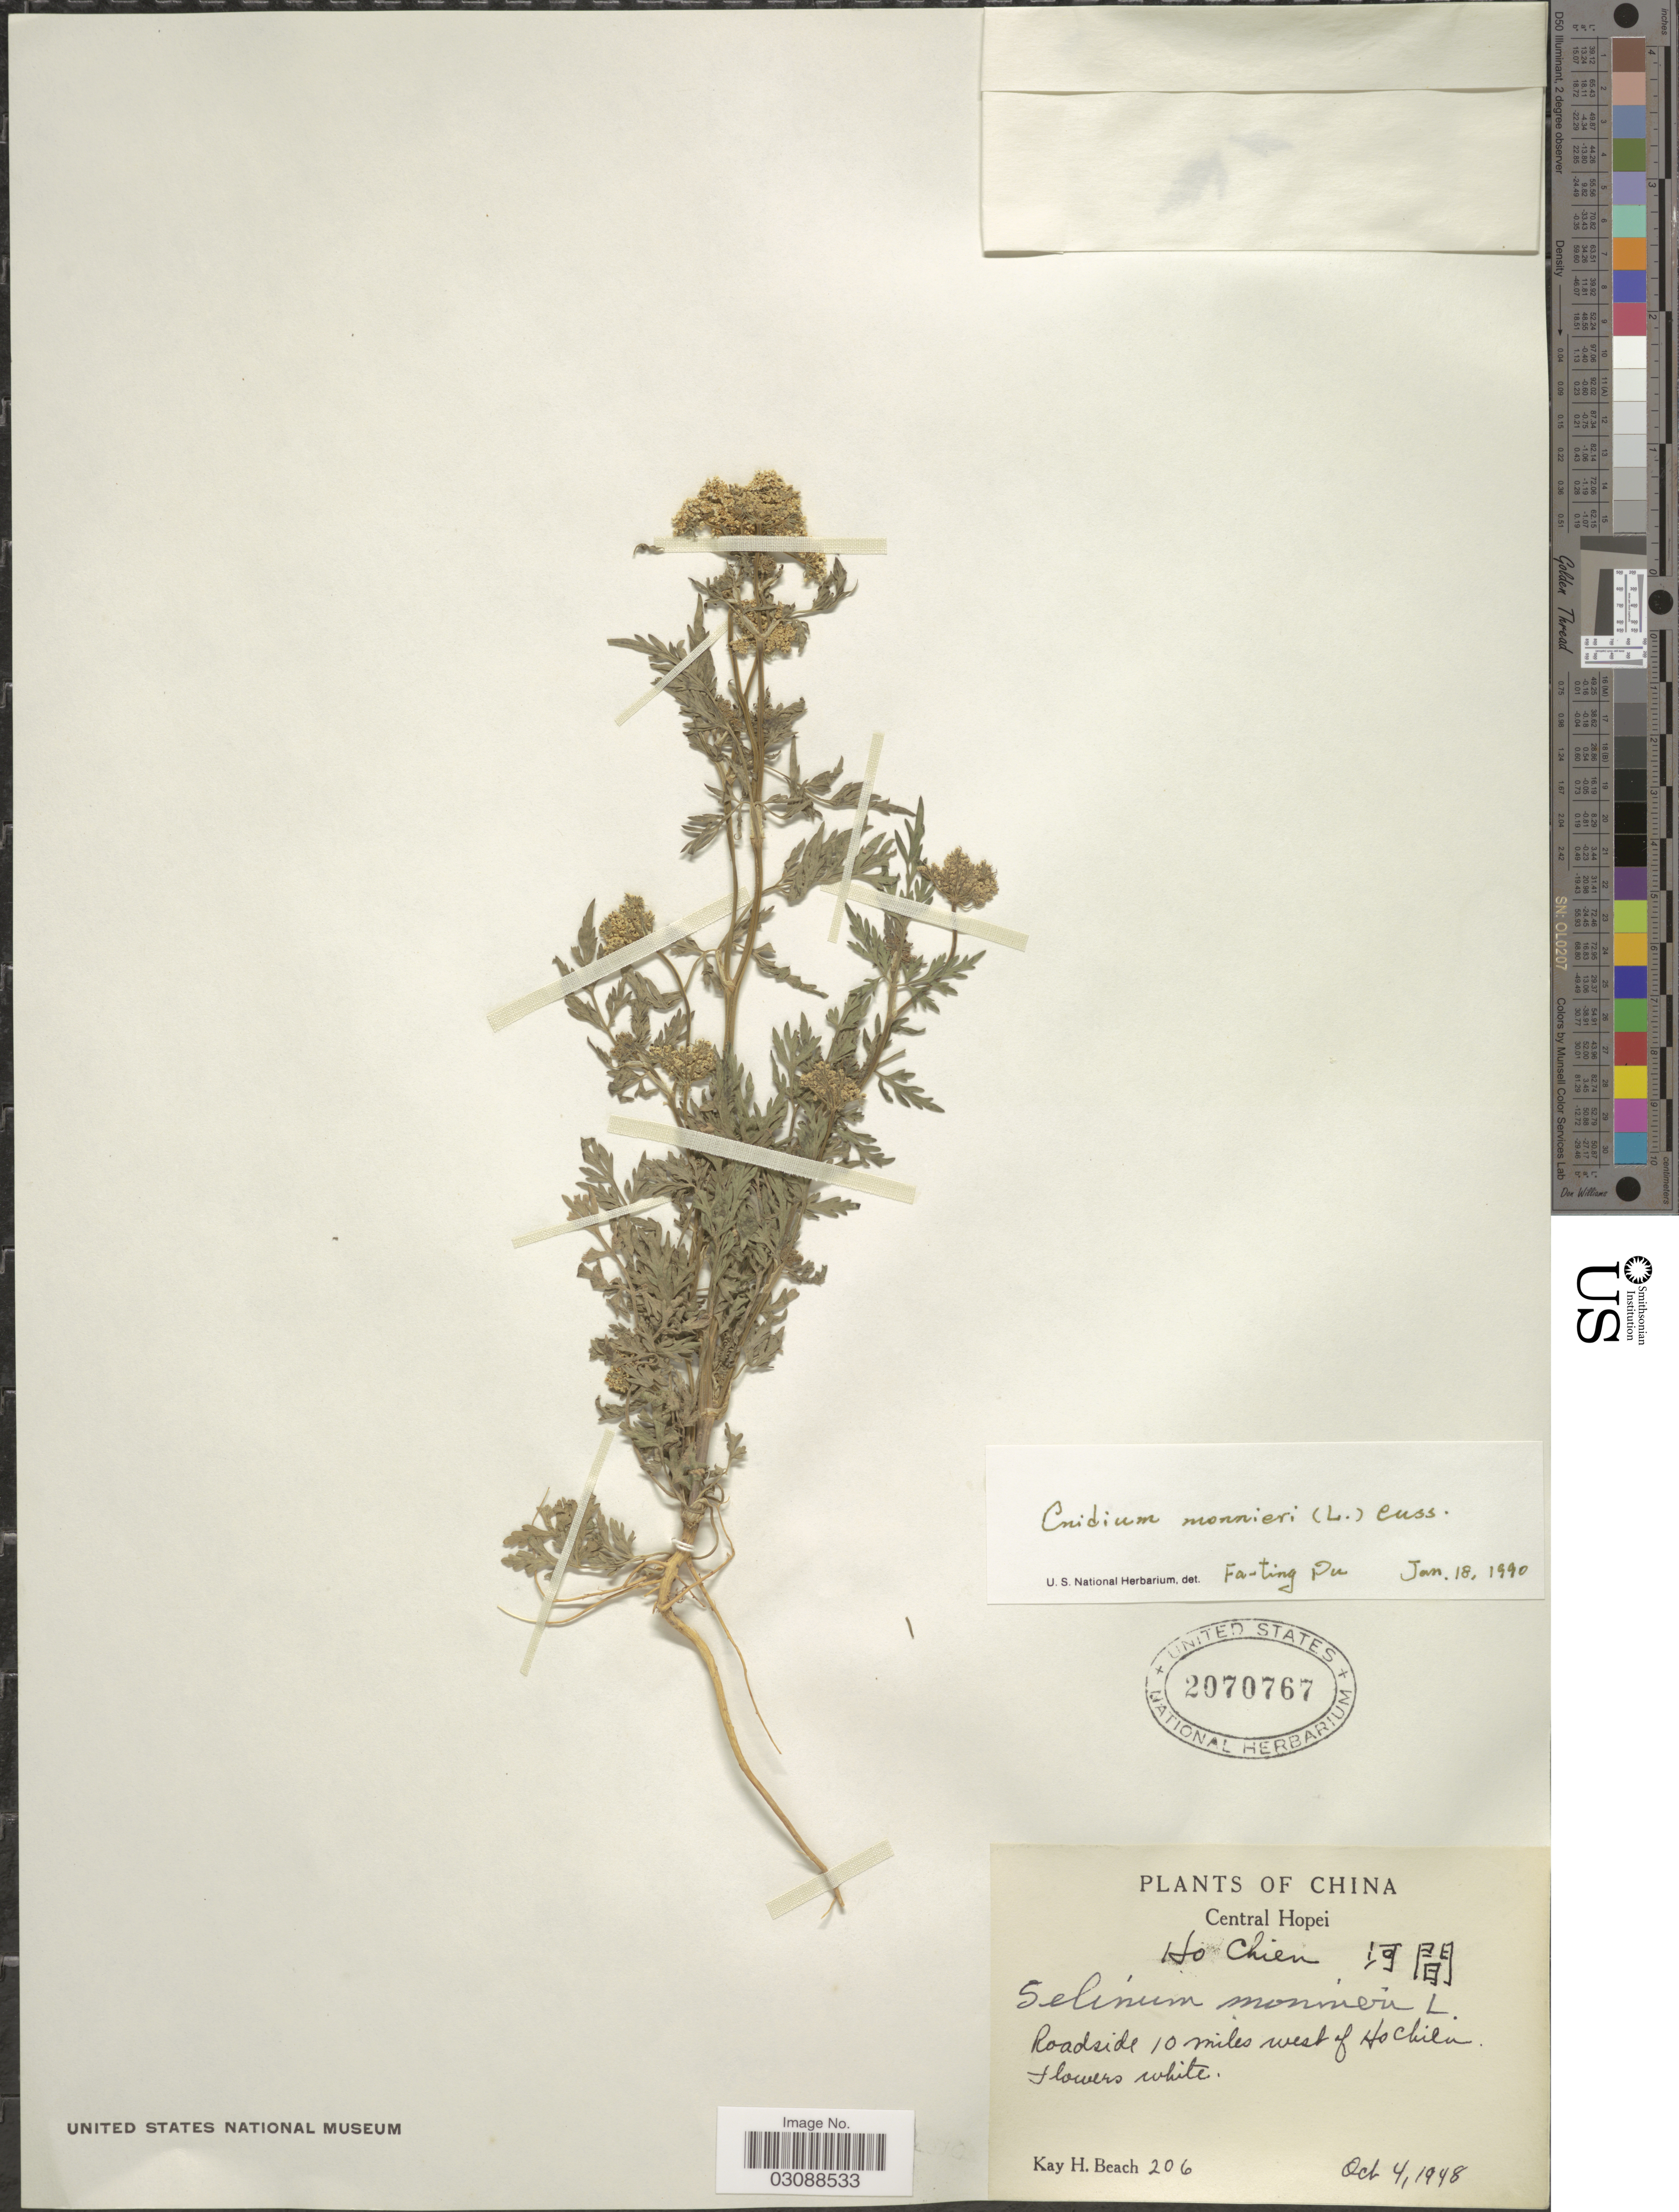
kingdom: Plantae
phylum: Tracheophyta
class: Magnoliopsida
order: Apiales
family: Apiaceae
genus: Cnidium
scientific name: Cnidium monnieri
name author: (L.) Cusson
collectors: K. H. Beach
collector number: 206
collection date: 1948-10-04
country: China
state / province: Hebei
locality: Central Hopei. Roadside 10 miles west of Ho Chien [interpreted].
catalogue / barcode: US 2070767